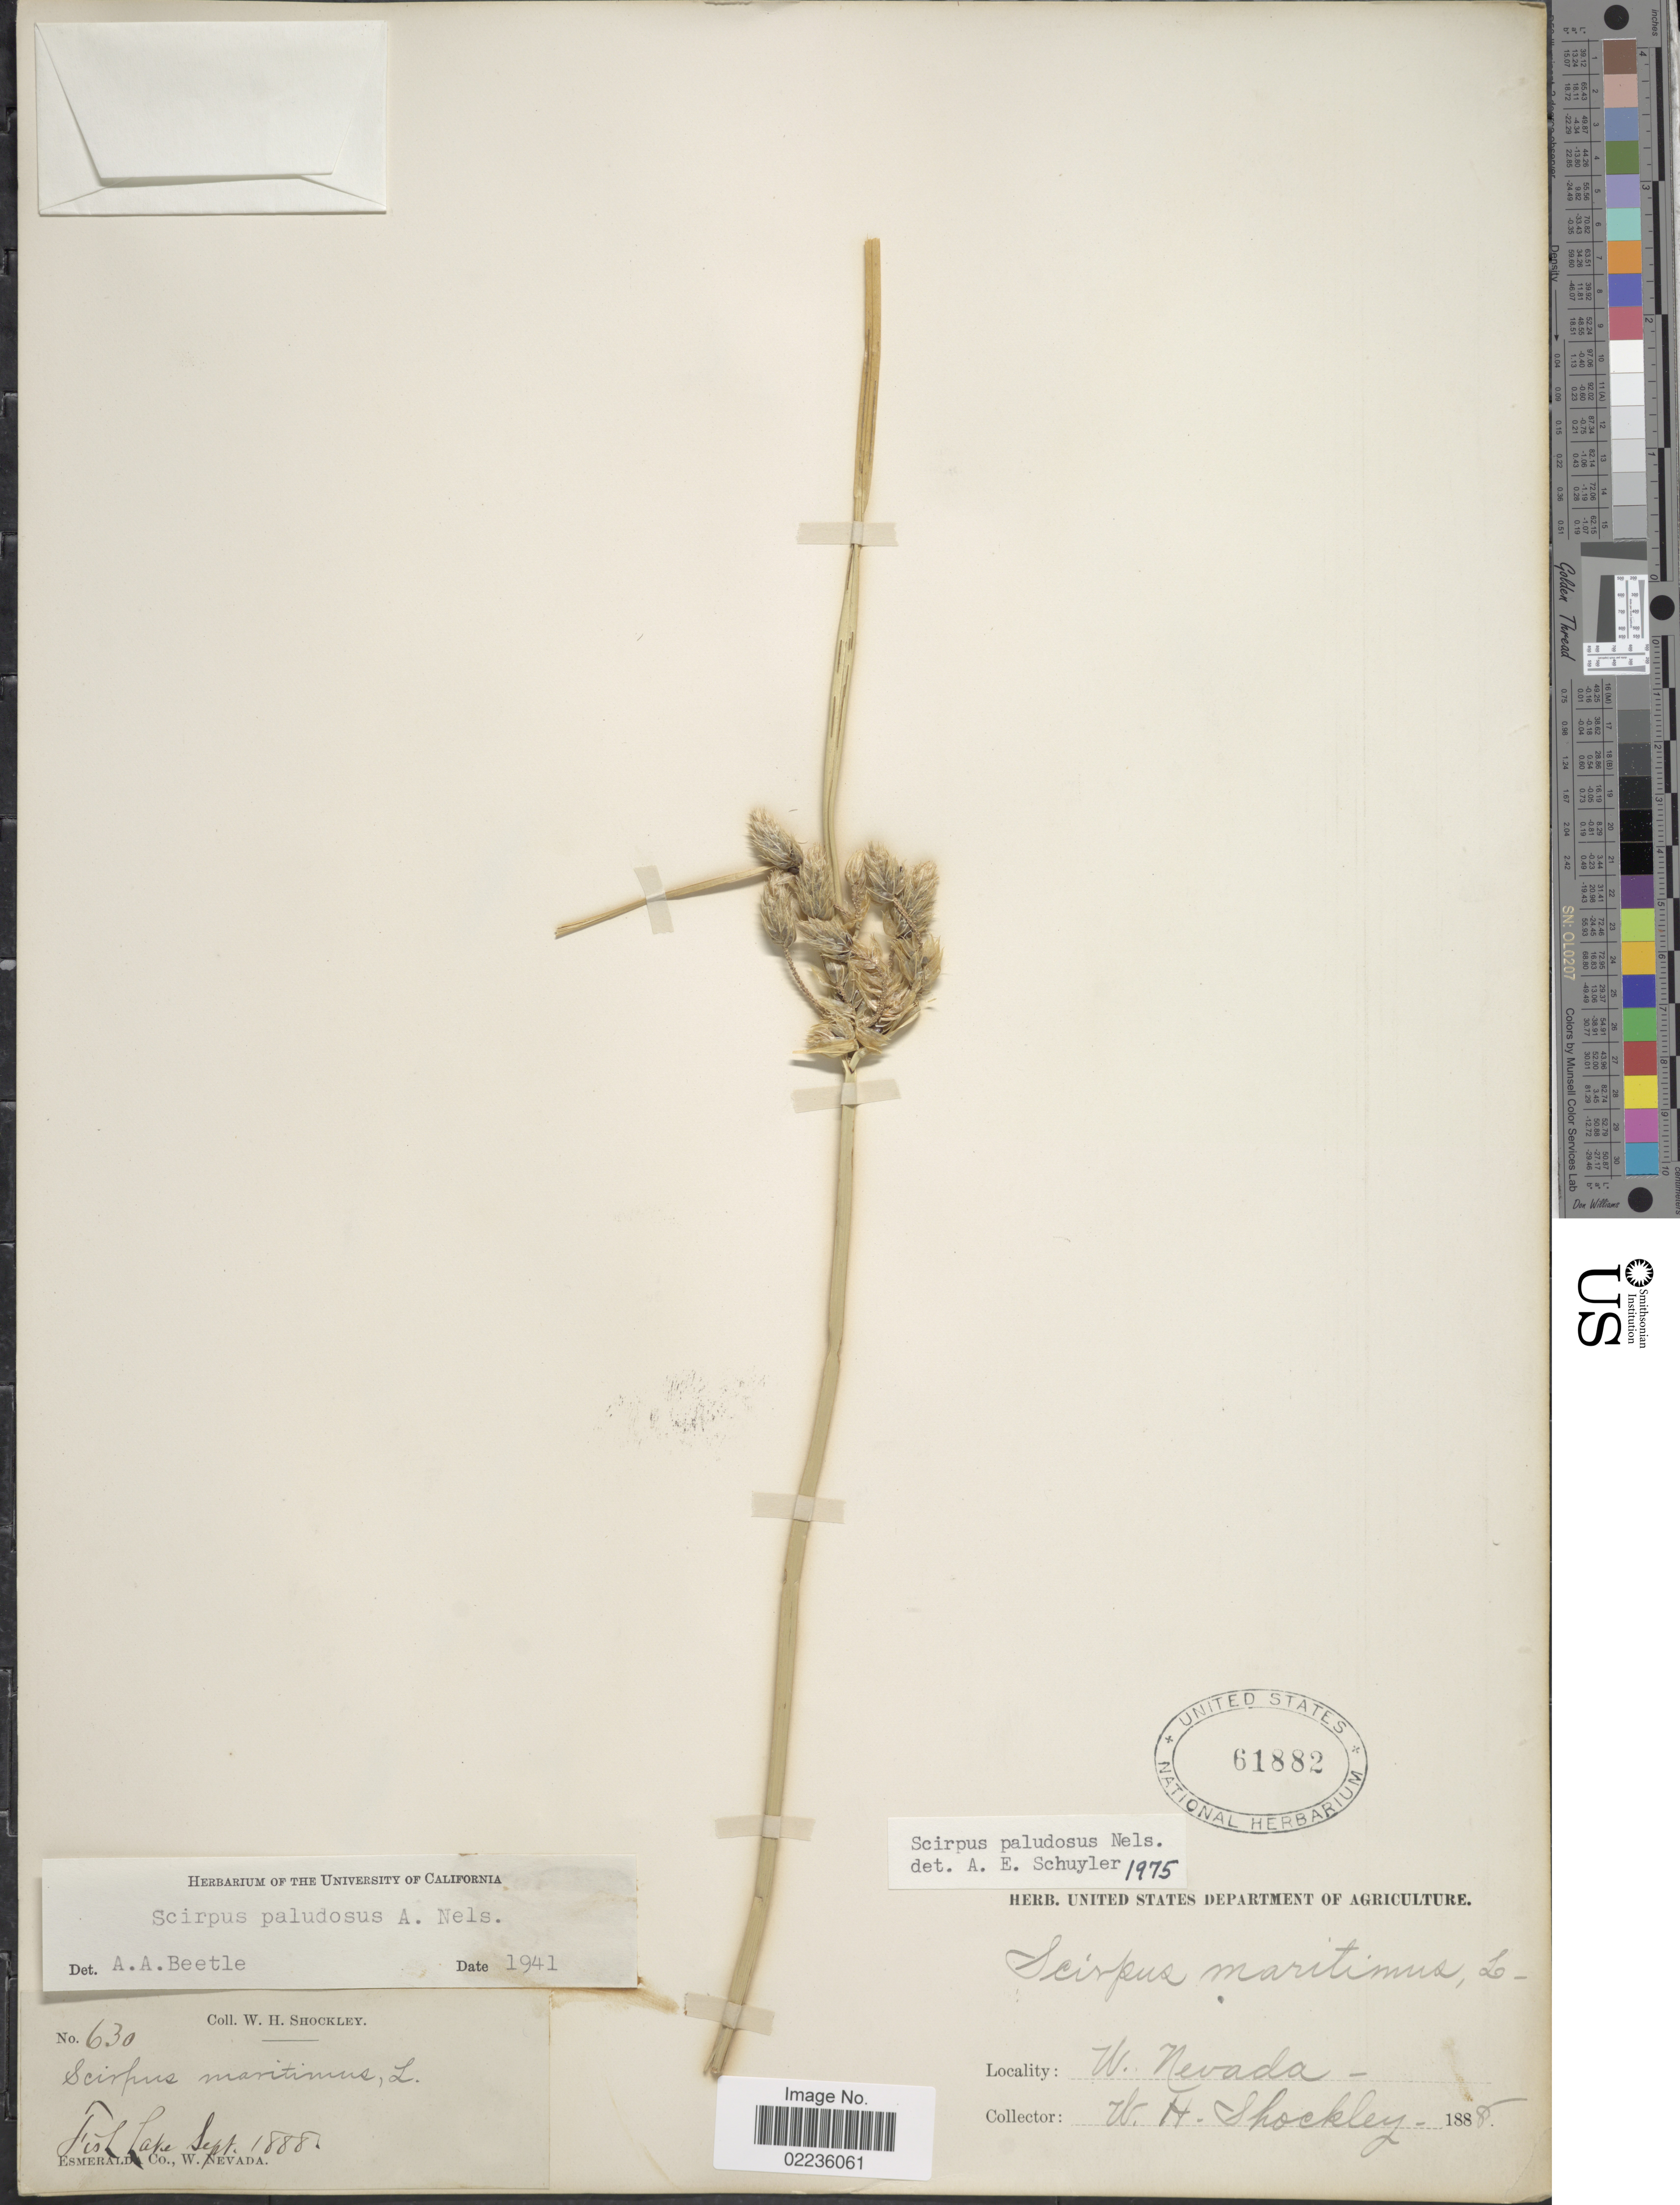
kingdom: Plantae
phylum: Tracheophyta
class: Liliopsida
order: Poales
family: Cyperaceae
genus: Bolboschoenus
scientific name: Bolboschoenus maritimus subsp. paludosus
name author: (A. Nelson) T. Koyama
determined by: Strong, M. T., (US), Smithsonian Institution - National Museum of Natural History (UNITED STATES)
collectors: W. Shockley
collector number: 630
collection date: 1888-09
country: United States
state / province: Nevada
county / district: Esmeralda Co.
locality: Fish Lake valley, W. Nevada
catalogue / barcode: US 61882